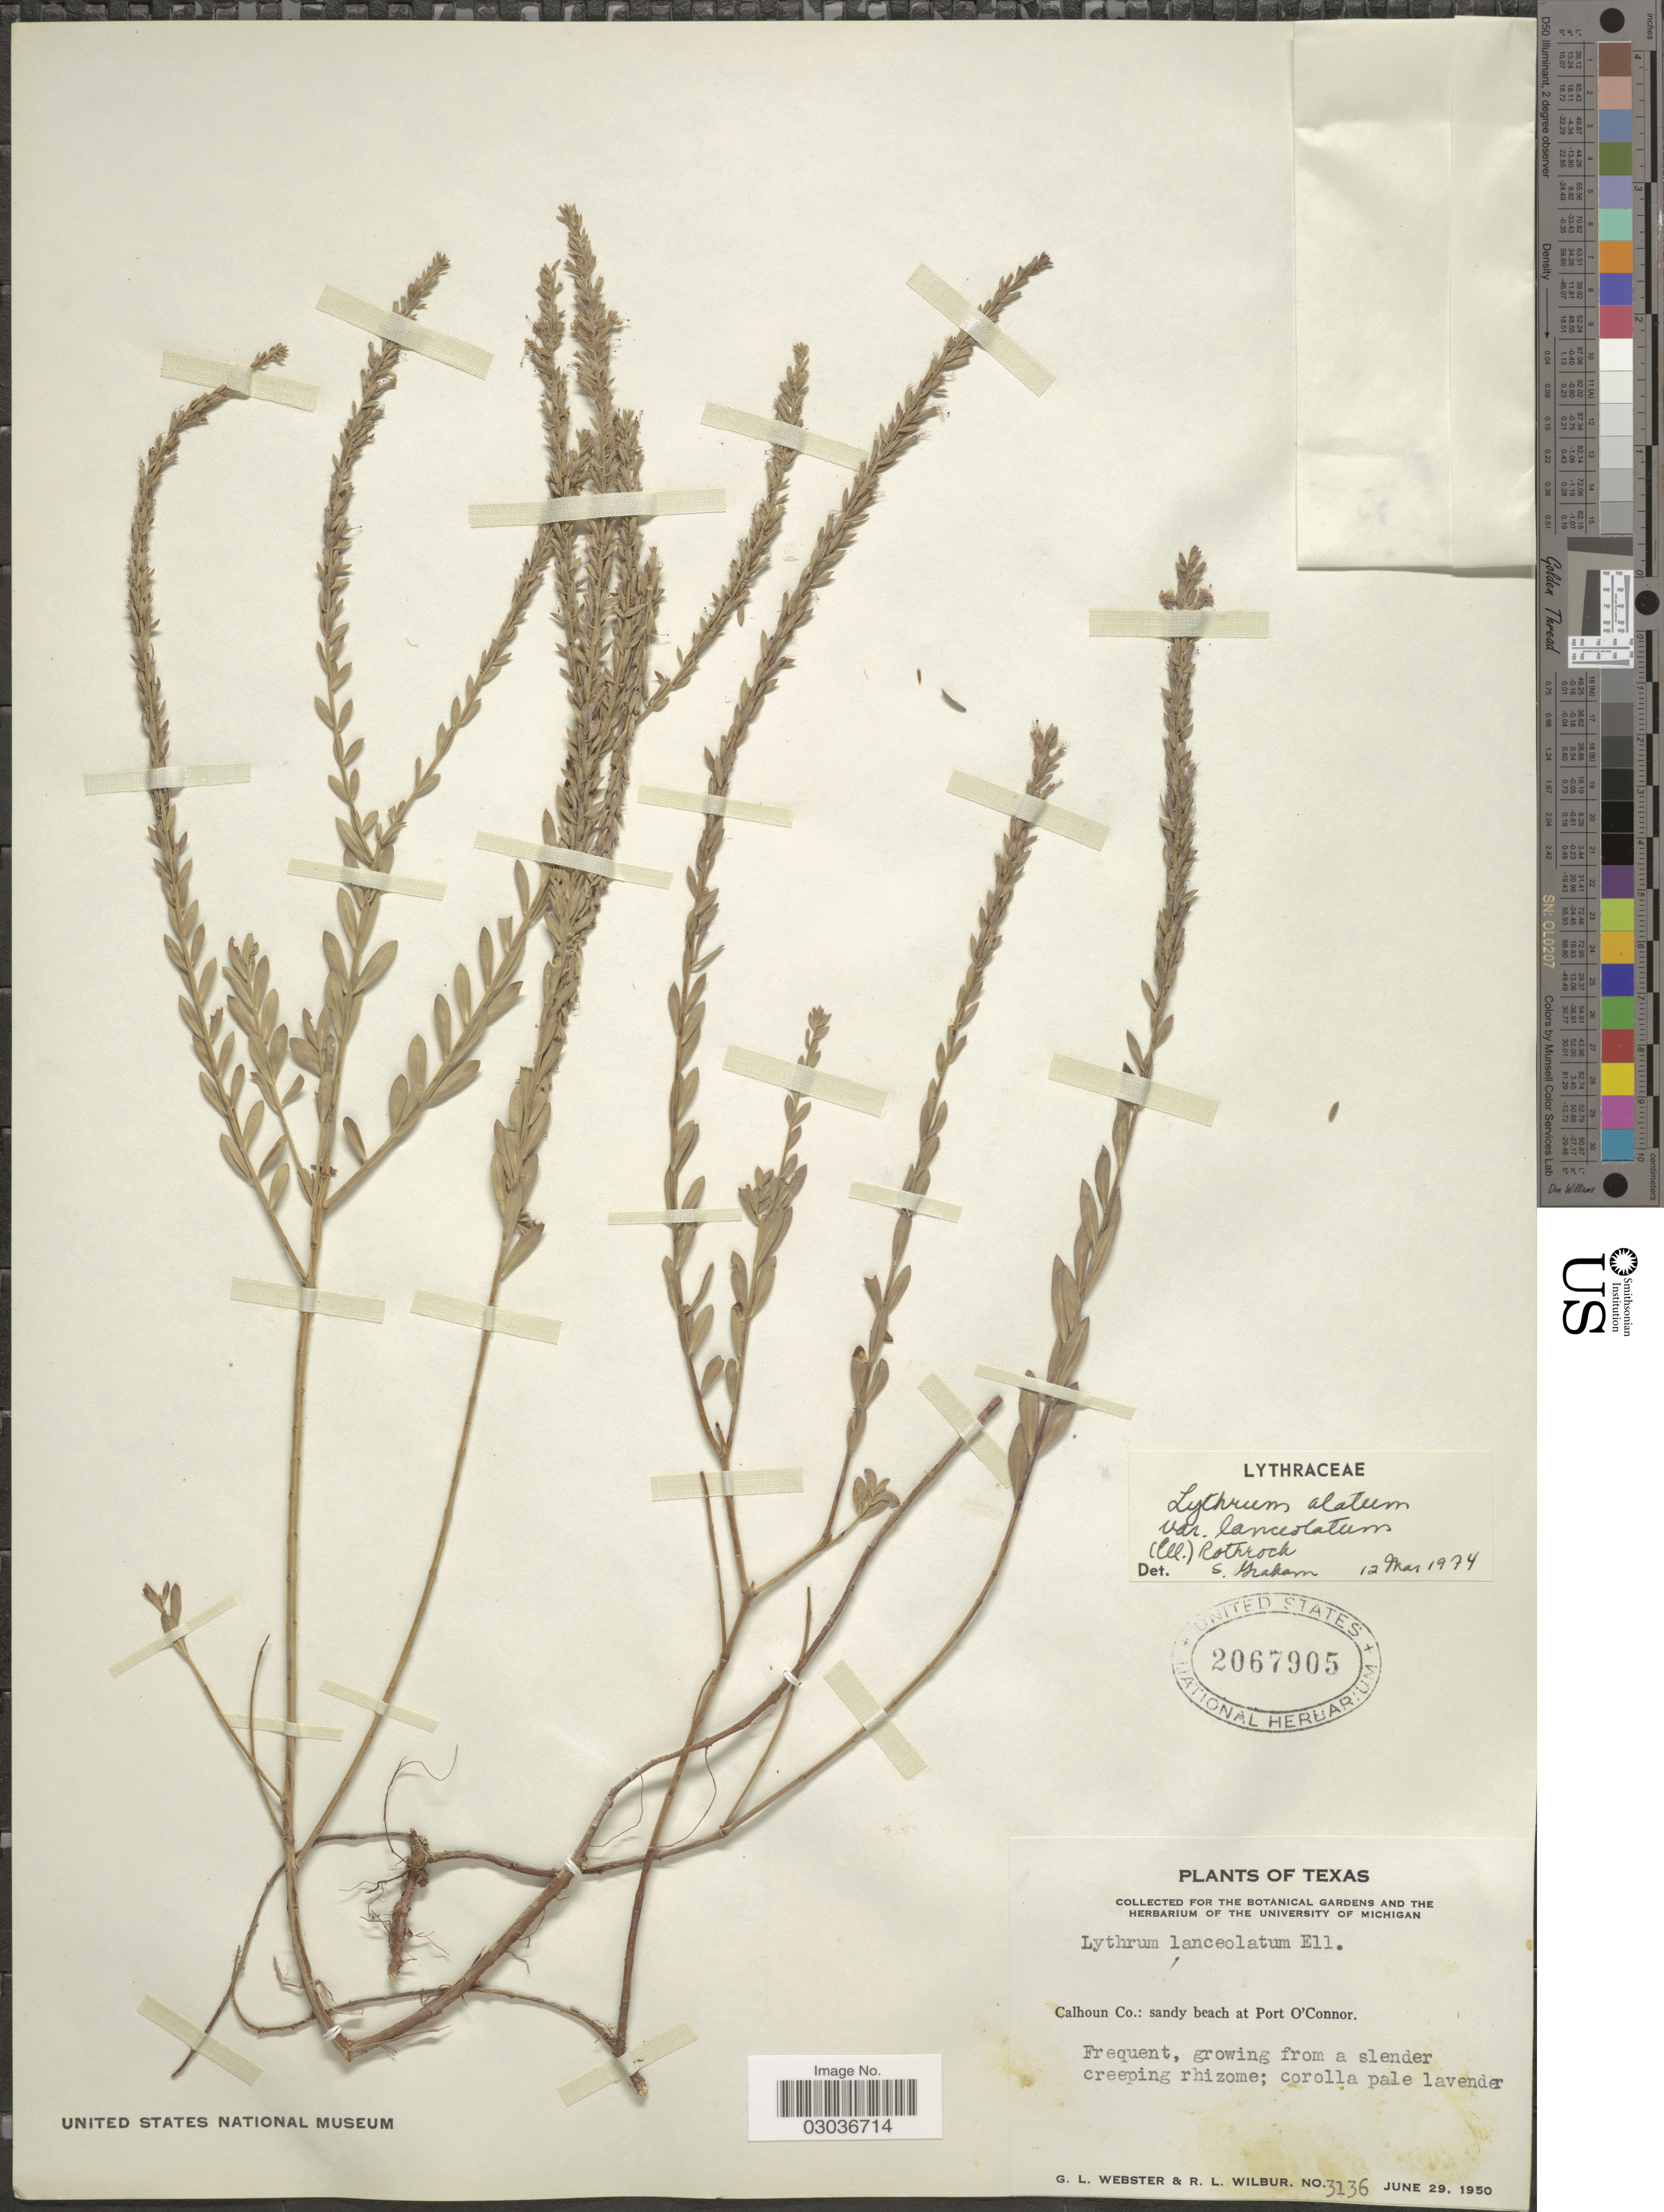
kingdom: Plantae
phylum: Tracheophyta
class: Magnoliopsida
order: Myrtales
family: Lythraceae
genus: Lythrum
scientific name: Lythrum alatum var. lanceolatum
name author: (Elliott) A. Gray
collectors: G. L. Webster & R. L. Wilbur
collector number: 3136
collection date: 1950-06-29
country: United States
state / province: Texas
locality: Calhoun Co.: sandy beach at Port O'Connor.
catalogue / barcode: US 2067905